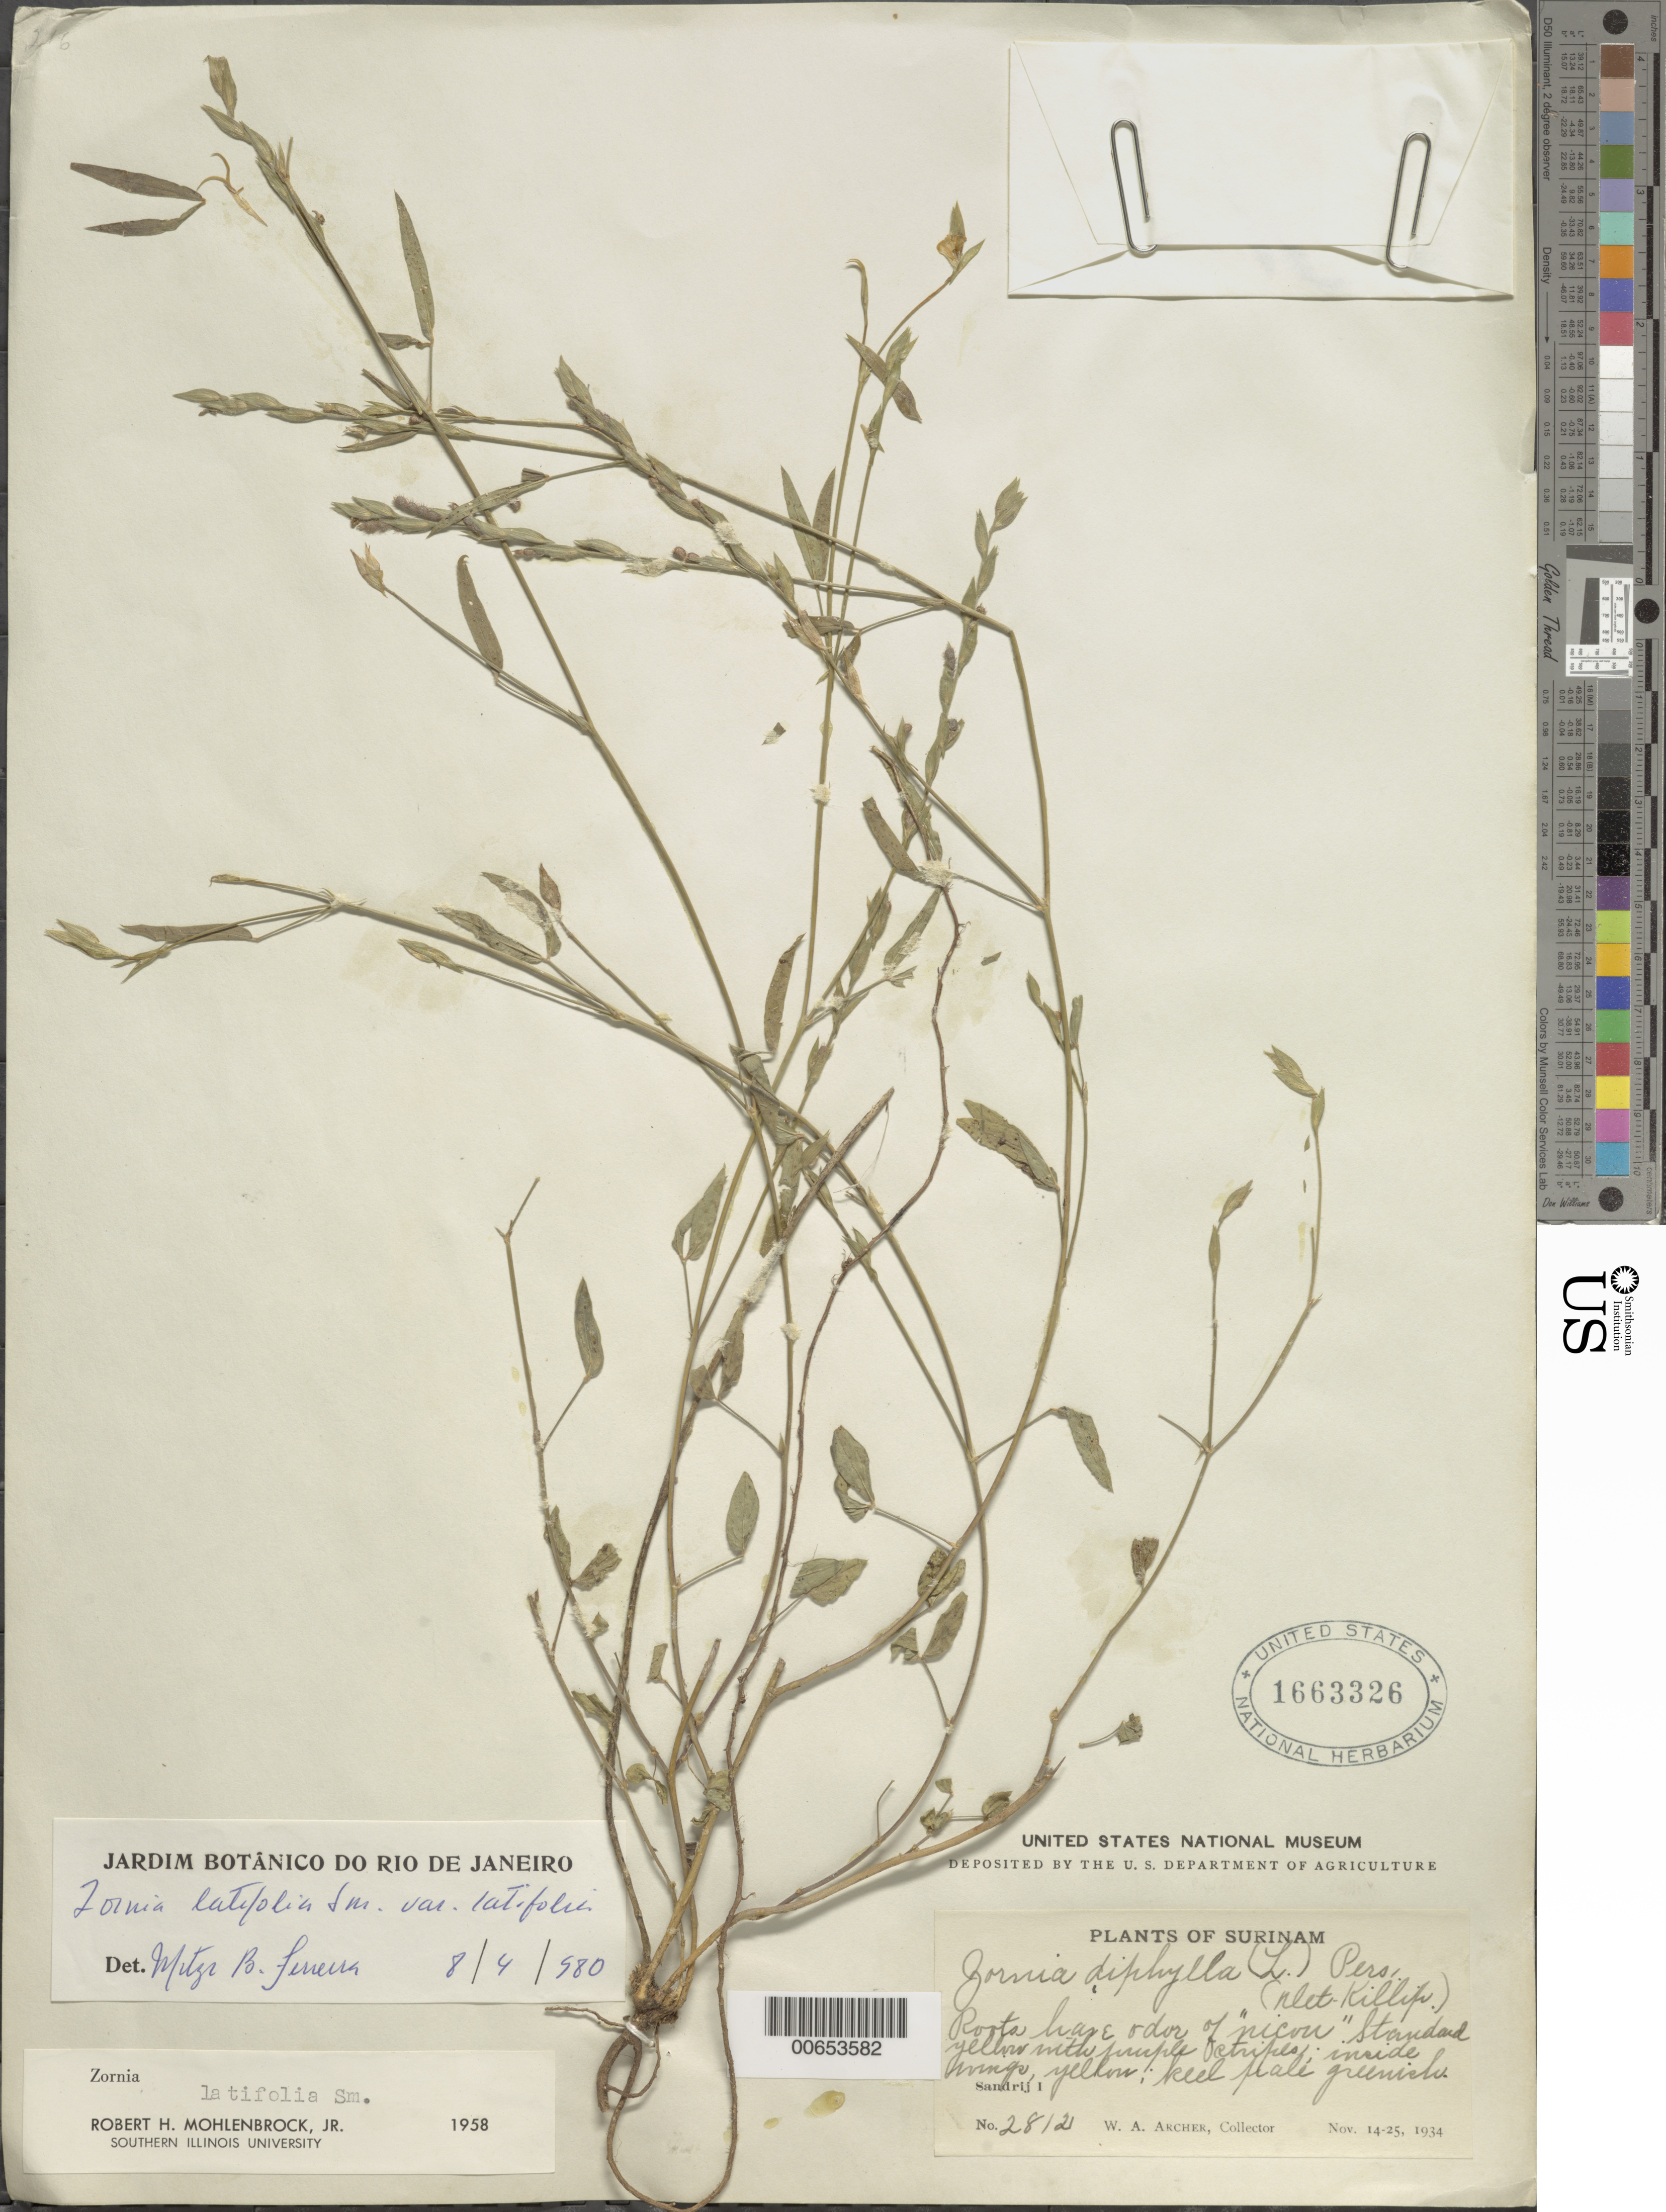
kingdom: Plantae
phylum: Tracheophyta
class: Magnoliopsida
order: Fabales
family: Fabaceae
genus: Zornia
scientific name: Zornia latifolia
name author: Sm.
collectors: W. A. Archer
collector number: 2812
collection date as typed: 14-Nov-34 to 25-Nov-34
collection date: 1934-11-14/1934-11-25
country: Suriname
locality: Zanderij I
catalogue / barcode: US 1663326